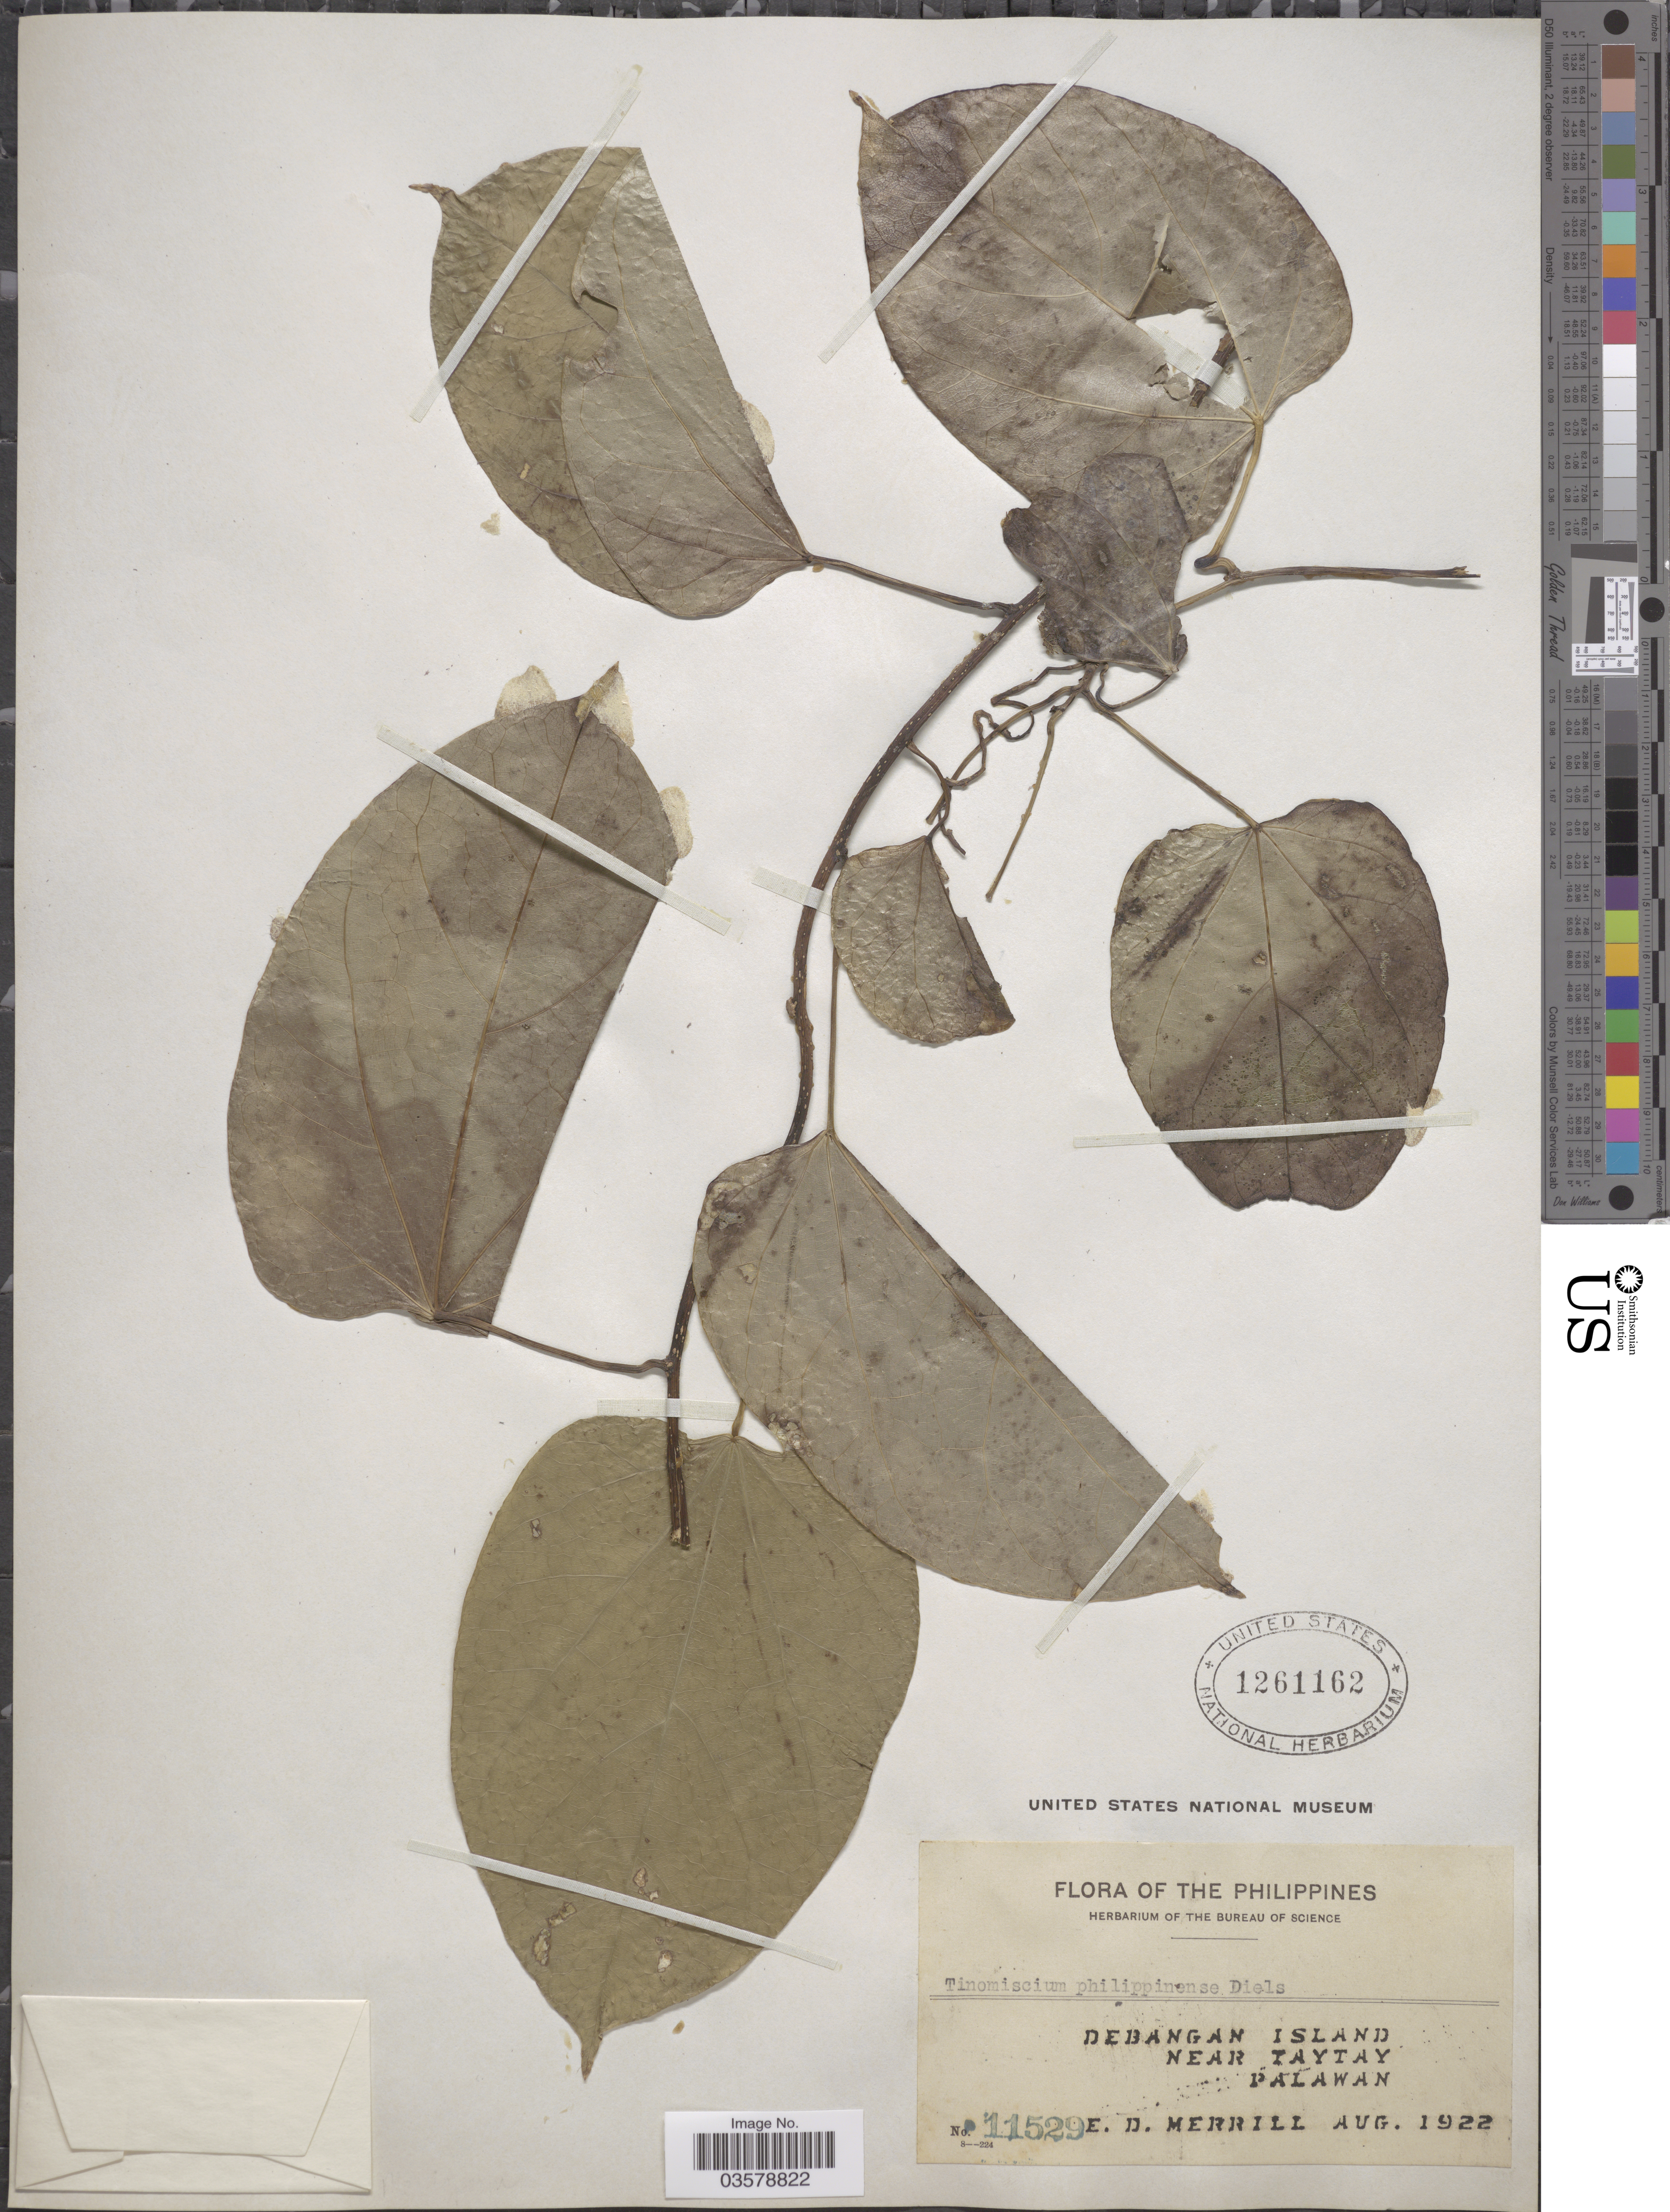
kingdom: Plantae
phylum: Tracheophyta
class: Magnoliopsida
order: Ranunculales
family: Menispermaceae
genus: Tinomiscium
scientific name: Tinomiscium petiolare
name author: Hook. f. & Thoms.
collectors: E. D. Merrill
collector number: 11529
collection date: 1922-08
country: Philippines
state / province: Mimaropa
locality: Debangan Island, near Taytay, Palawan.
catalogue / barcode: US 1261162